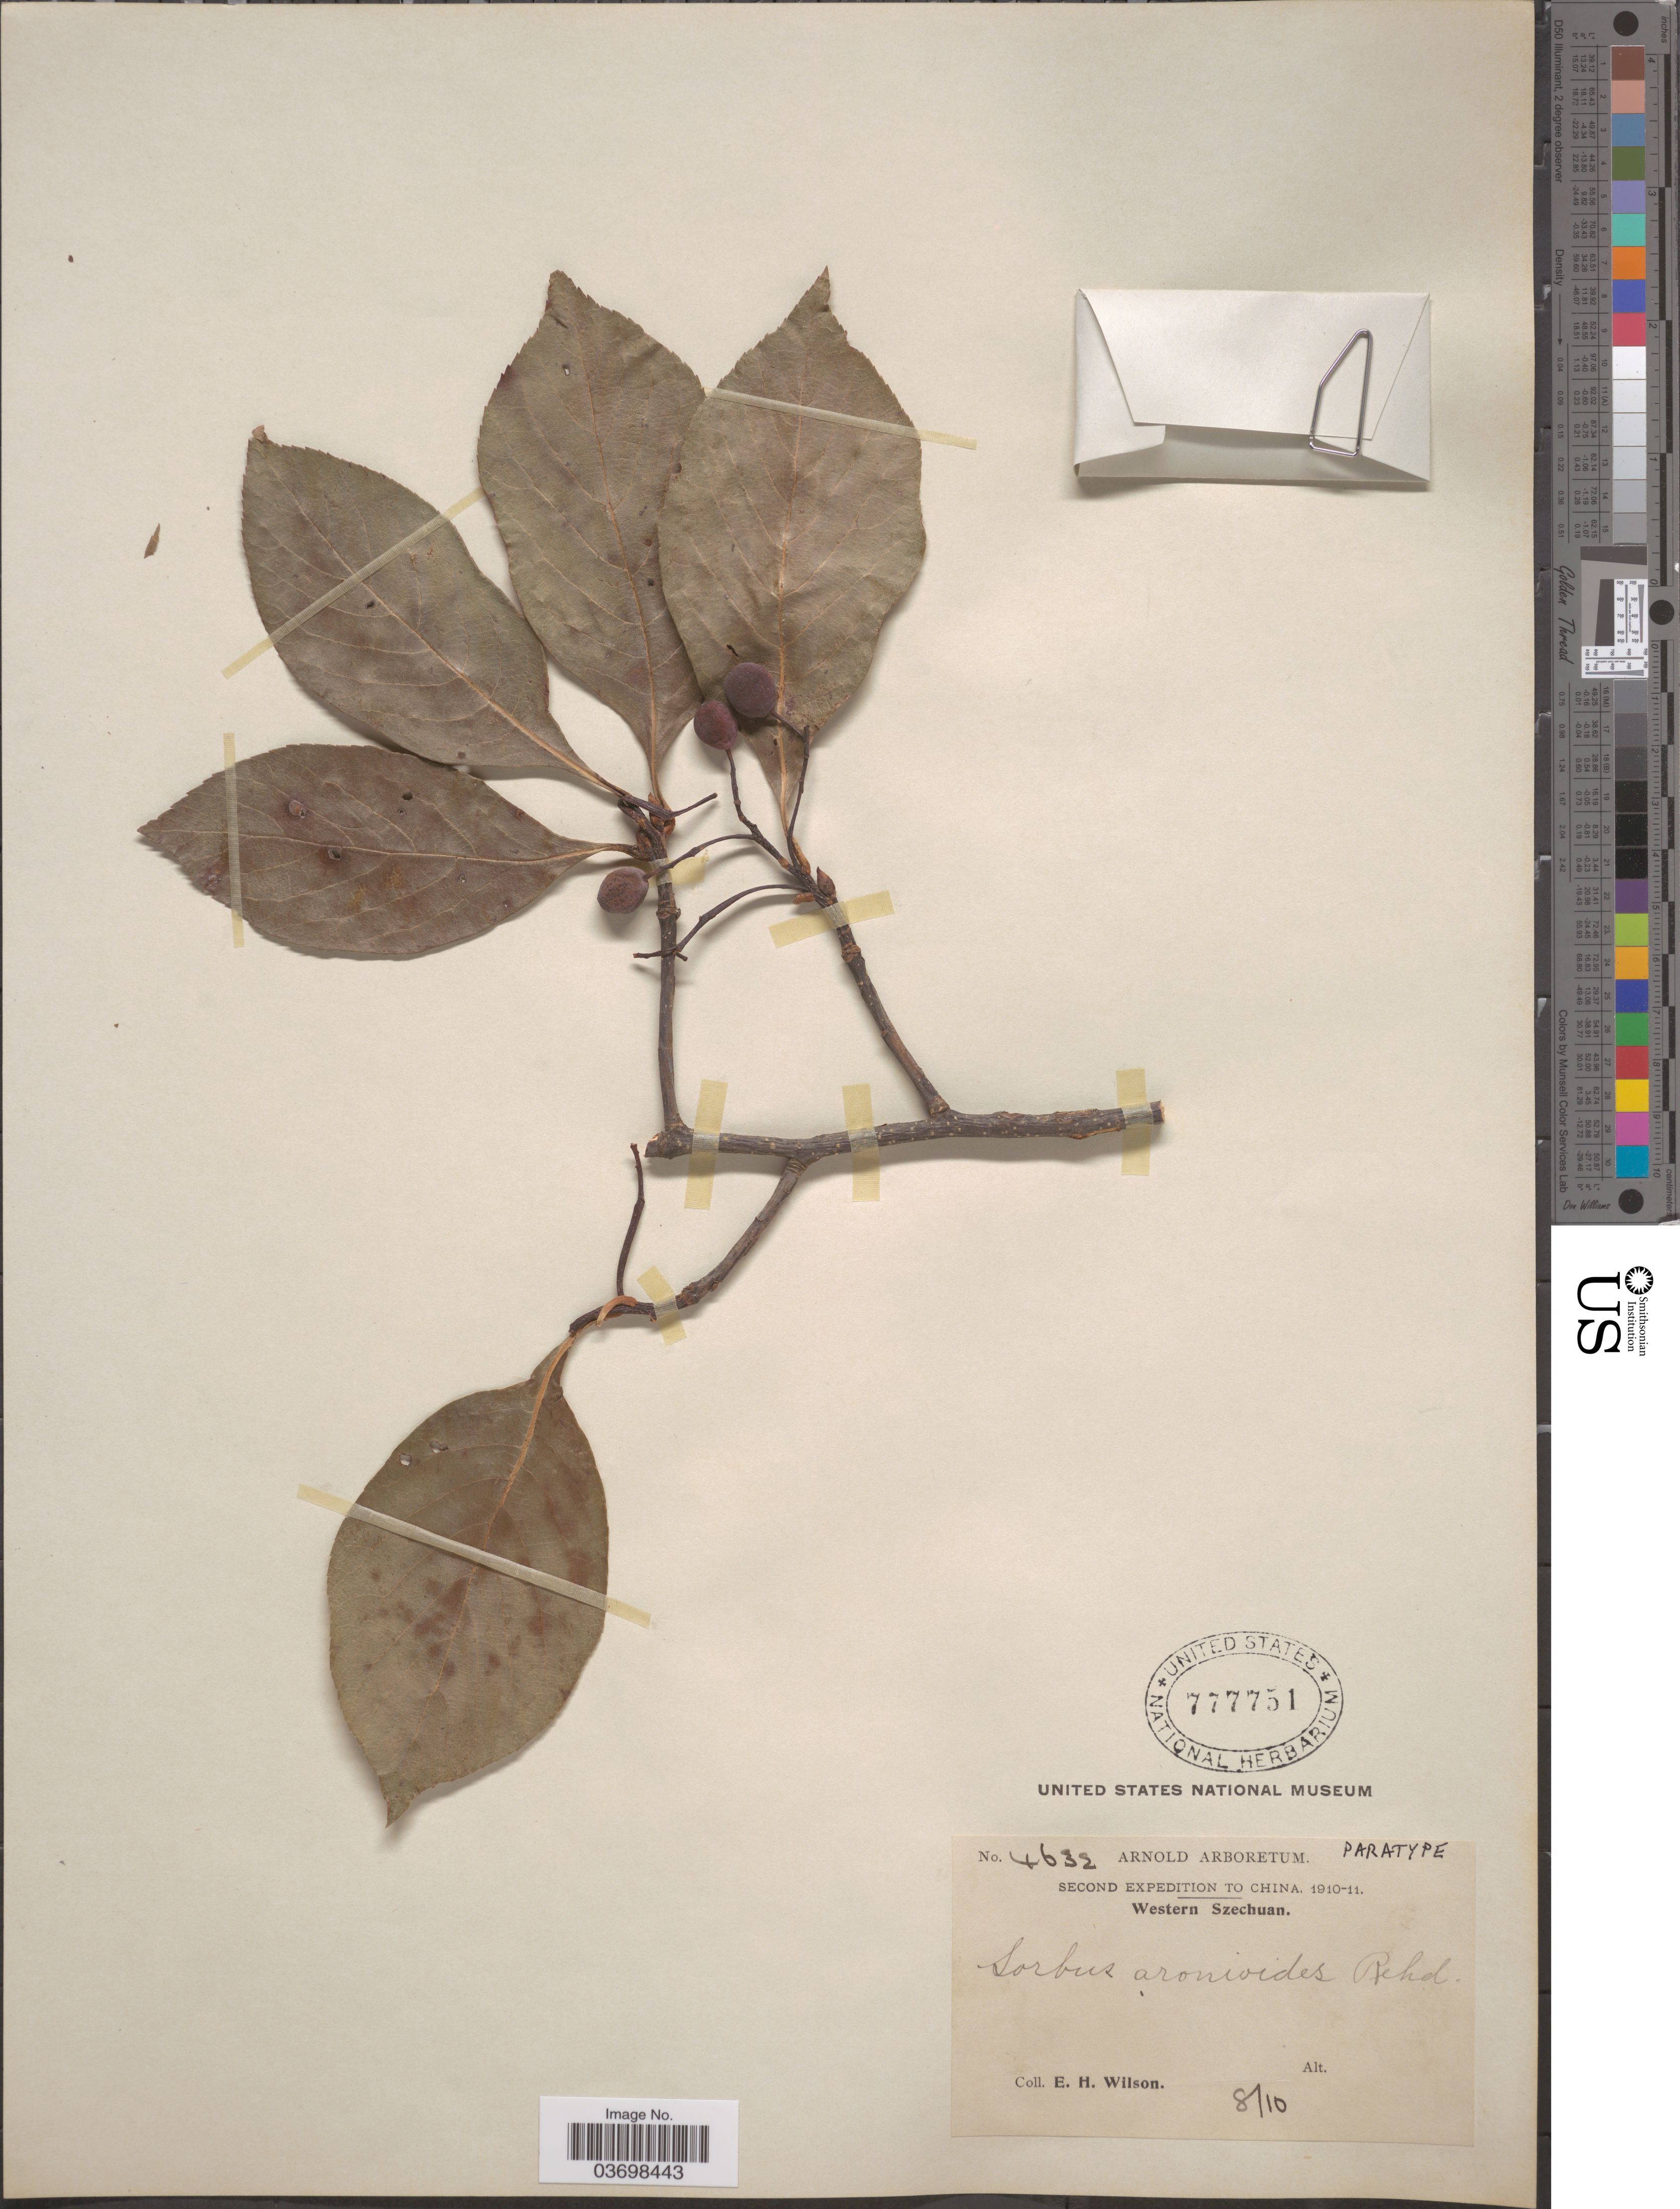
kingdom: Plantae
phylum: Tracheophyta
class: Magnoliopsida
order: Rosales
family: Rosaceae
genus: Sorbus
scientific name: Sorbus thomsonii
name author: (King ex Hook. f.) Rehder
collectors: E. Wilson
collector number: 4632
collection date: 1910-08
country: China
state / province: Sichuan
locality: Western Szechuan.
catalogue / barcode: US 777751